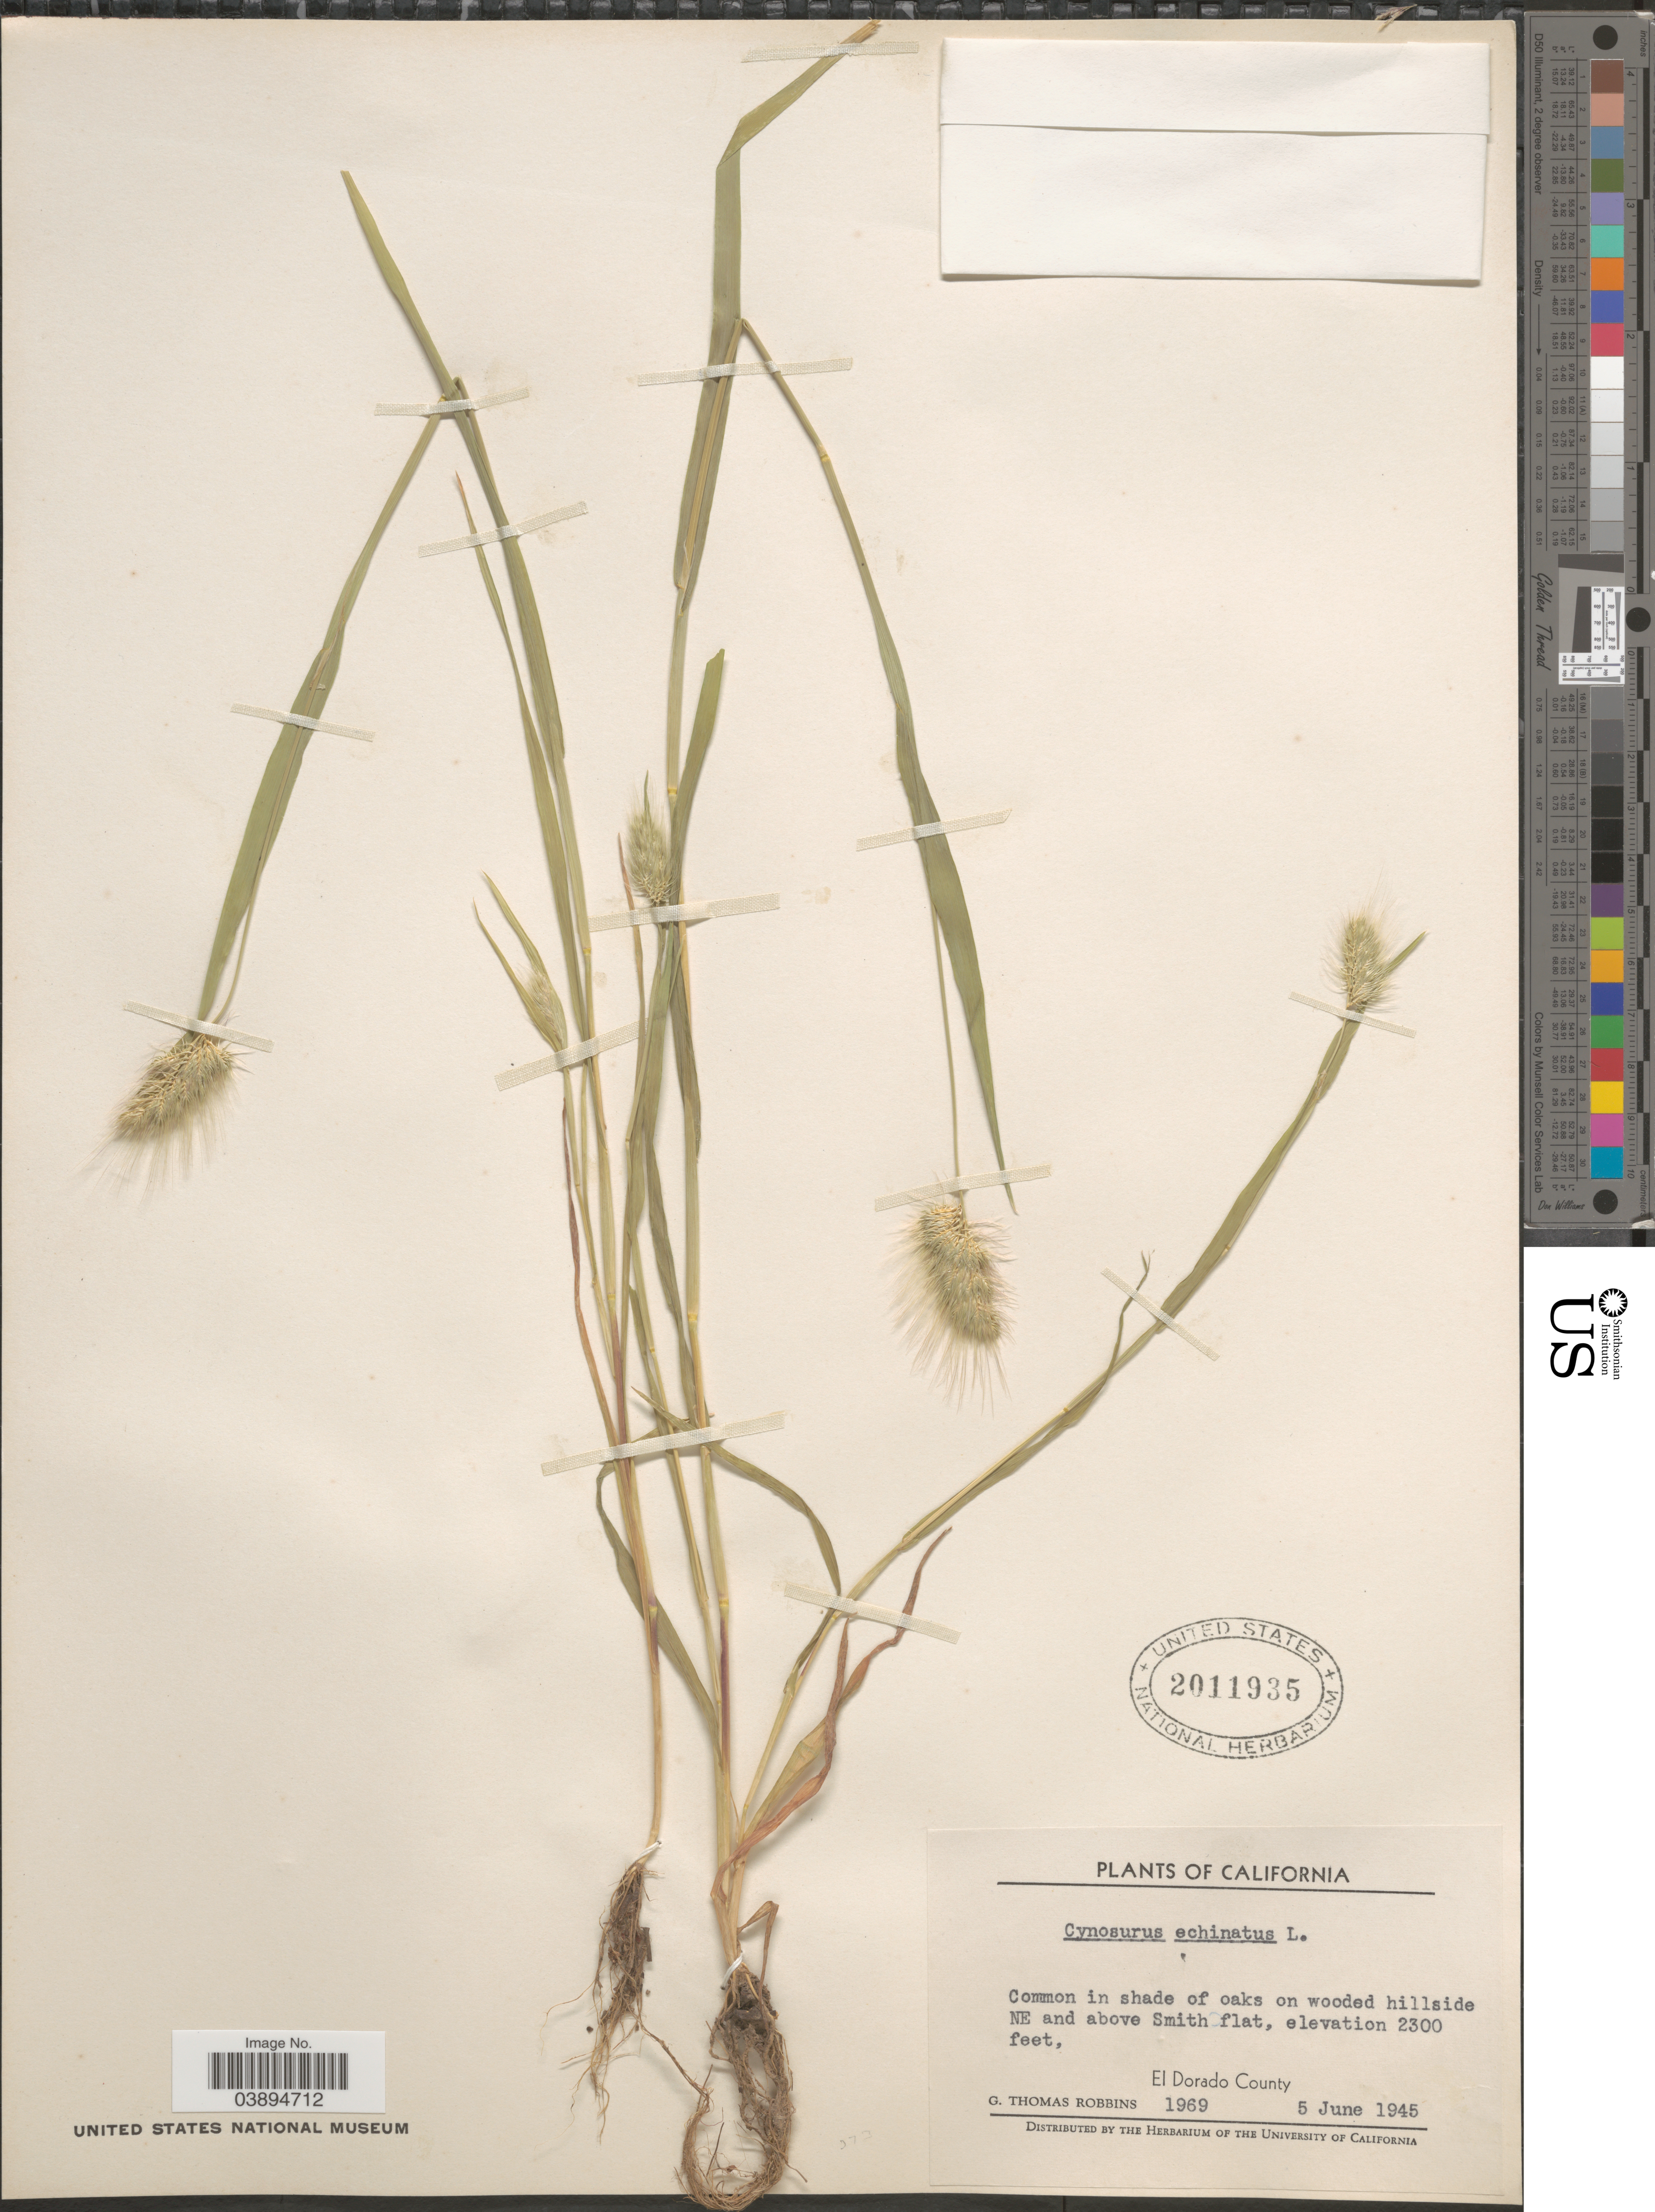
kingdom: Plantae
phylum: Tracheophyta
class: Liliopsida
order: Poales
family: Poaceae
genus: Cynosurus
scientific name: Cynosurus echinatus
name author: L.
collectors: G. T. Robbins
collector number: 1969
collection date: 1945-06-05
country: United States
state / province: California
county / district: El Dorado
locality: Common in shade of oaks on wooded hillside NE and above Smith flat. El Dorado County.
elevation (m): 701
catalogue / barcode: US 2011935